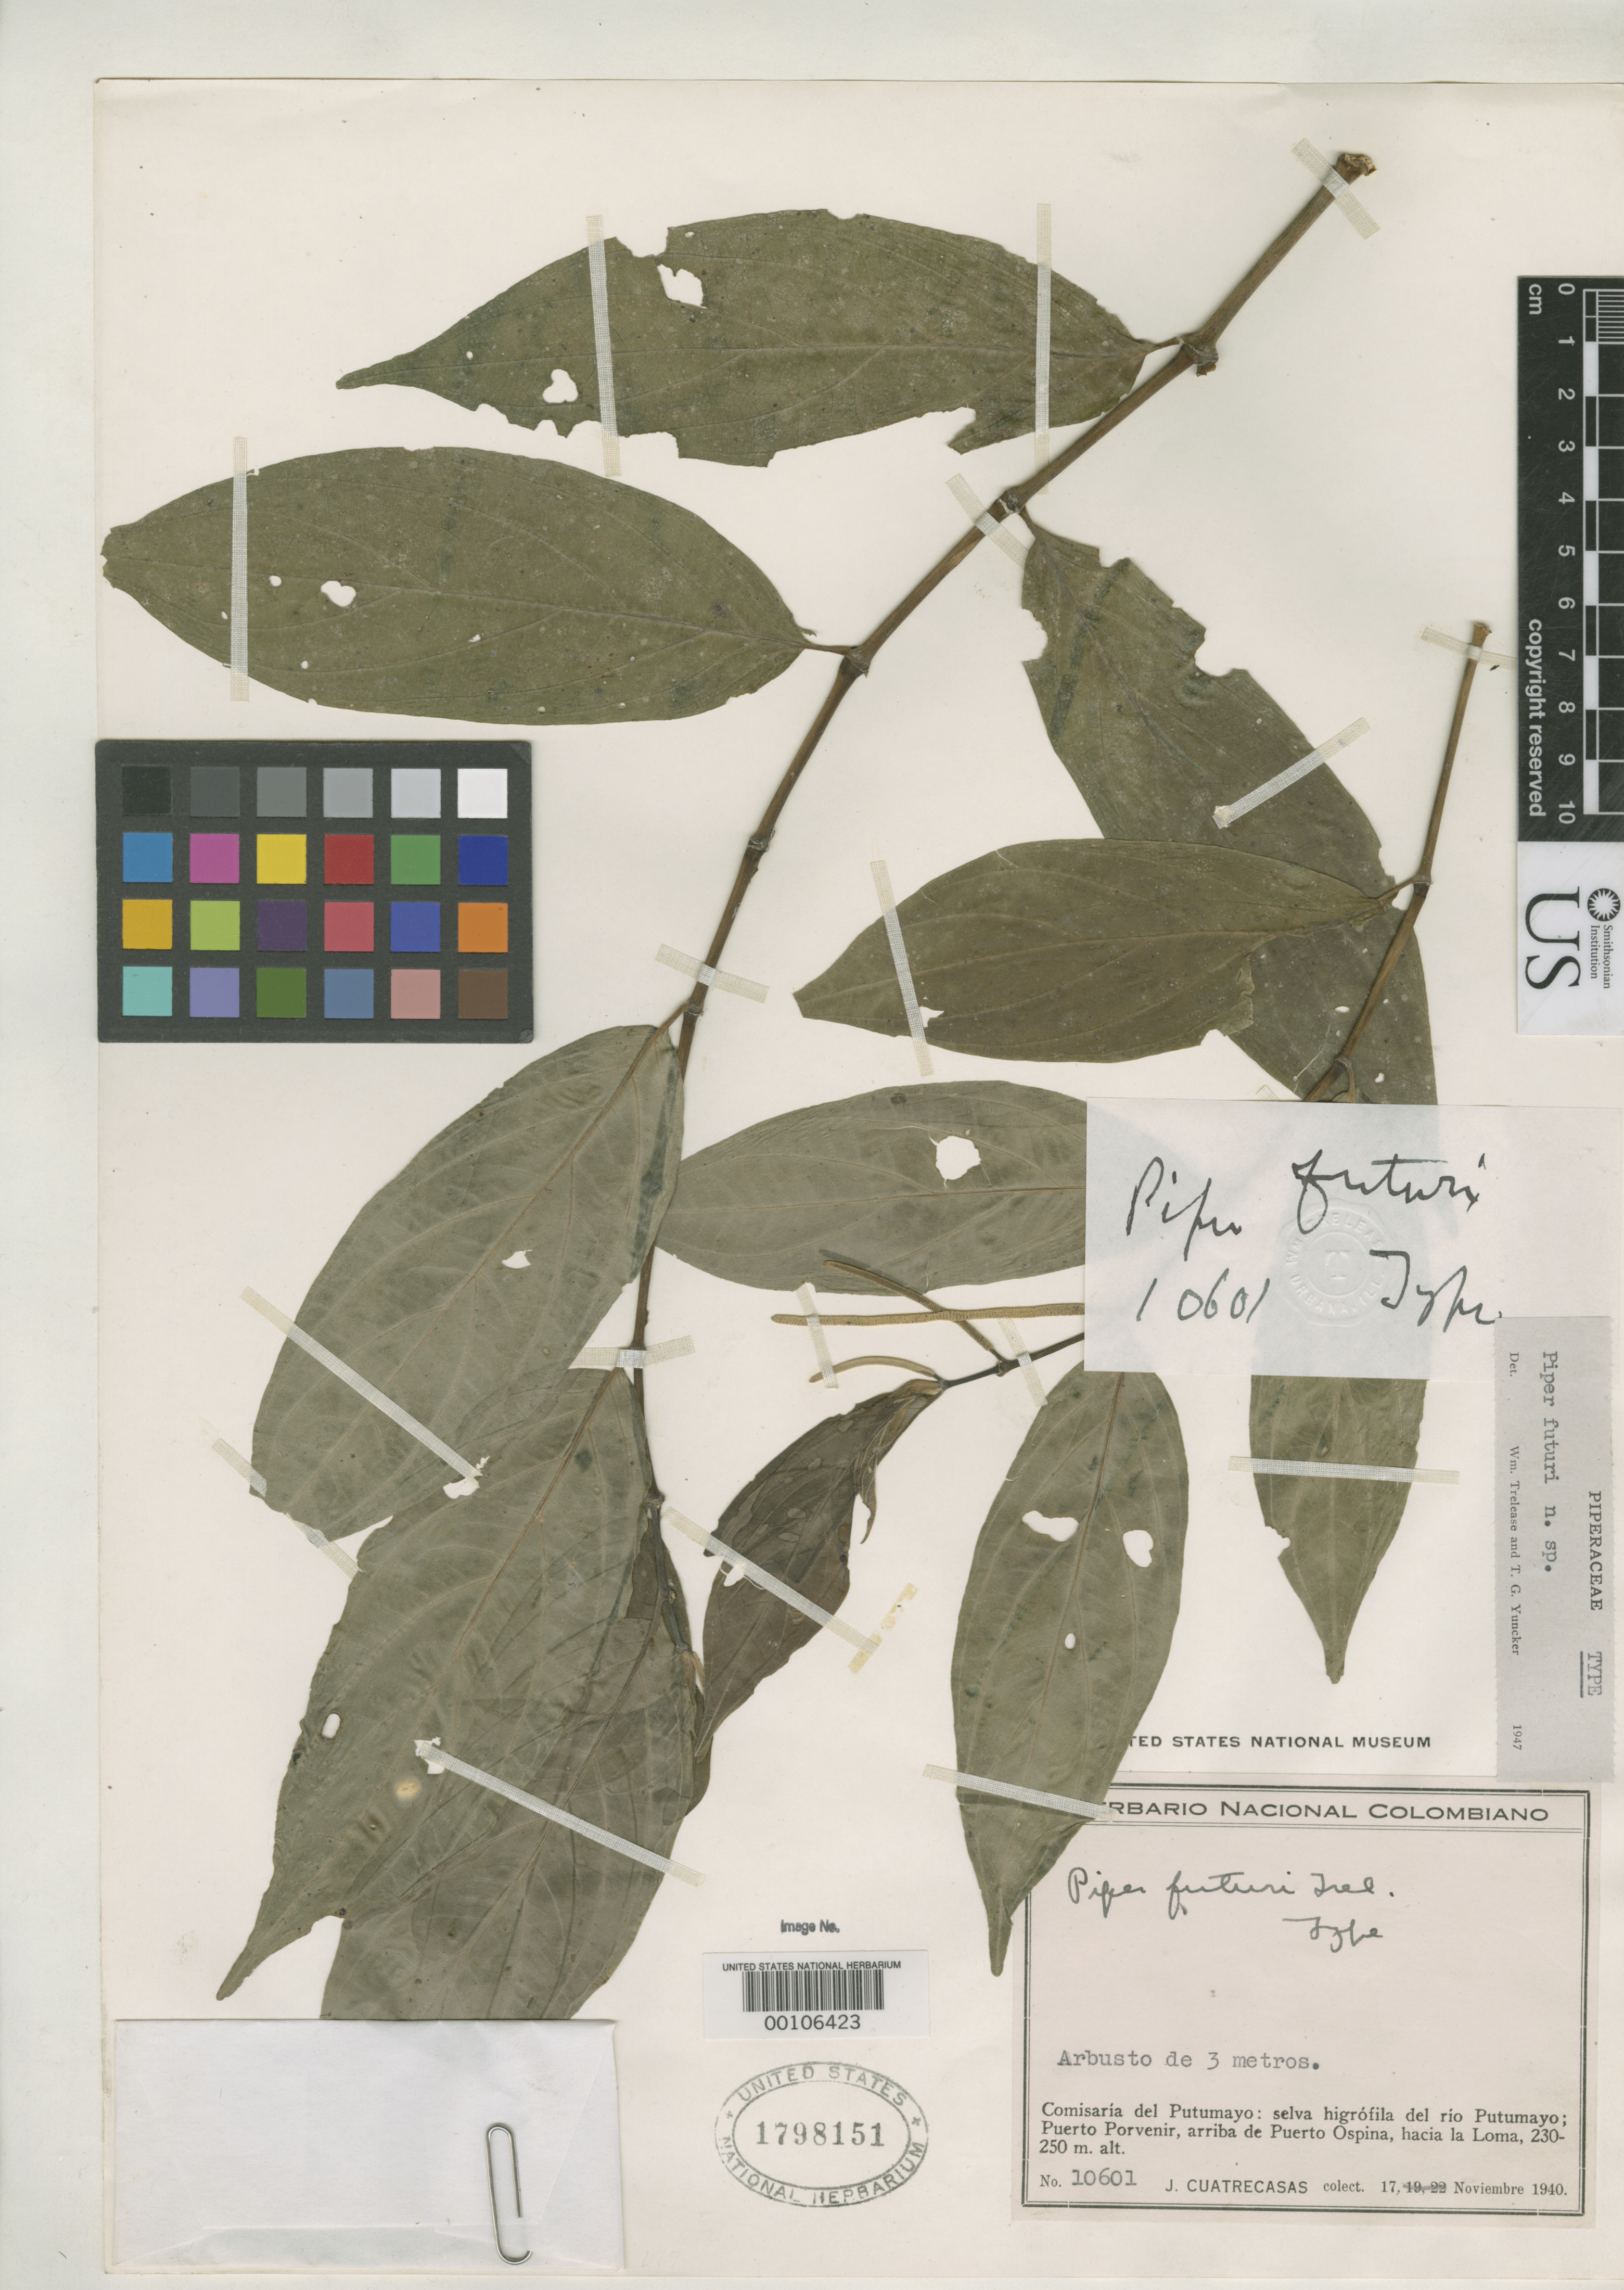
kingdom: Plantae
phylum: Tracheophyta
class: Magnoliopsida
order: Piperales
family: Piperaceae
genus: Piper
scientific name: Piper futuri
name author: Trel. & Yunck.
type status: Holotype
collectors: J. Cuatrecasas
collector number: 10601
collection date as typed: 17 Nov 1940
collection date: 1940-11-17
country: Colombia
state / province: Putumayo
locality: Puerto Porvenir.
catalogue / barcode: US 1798151